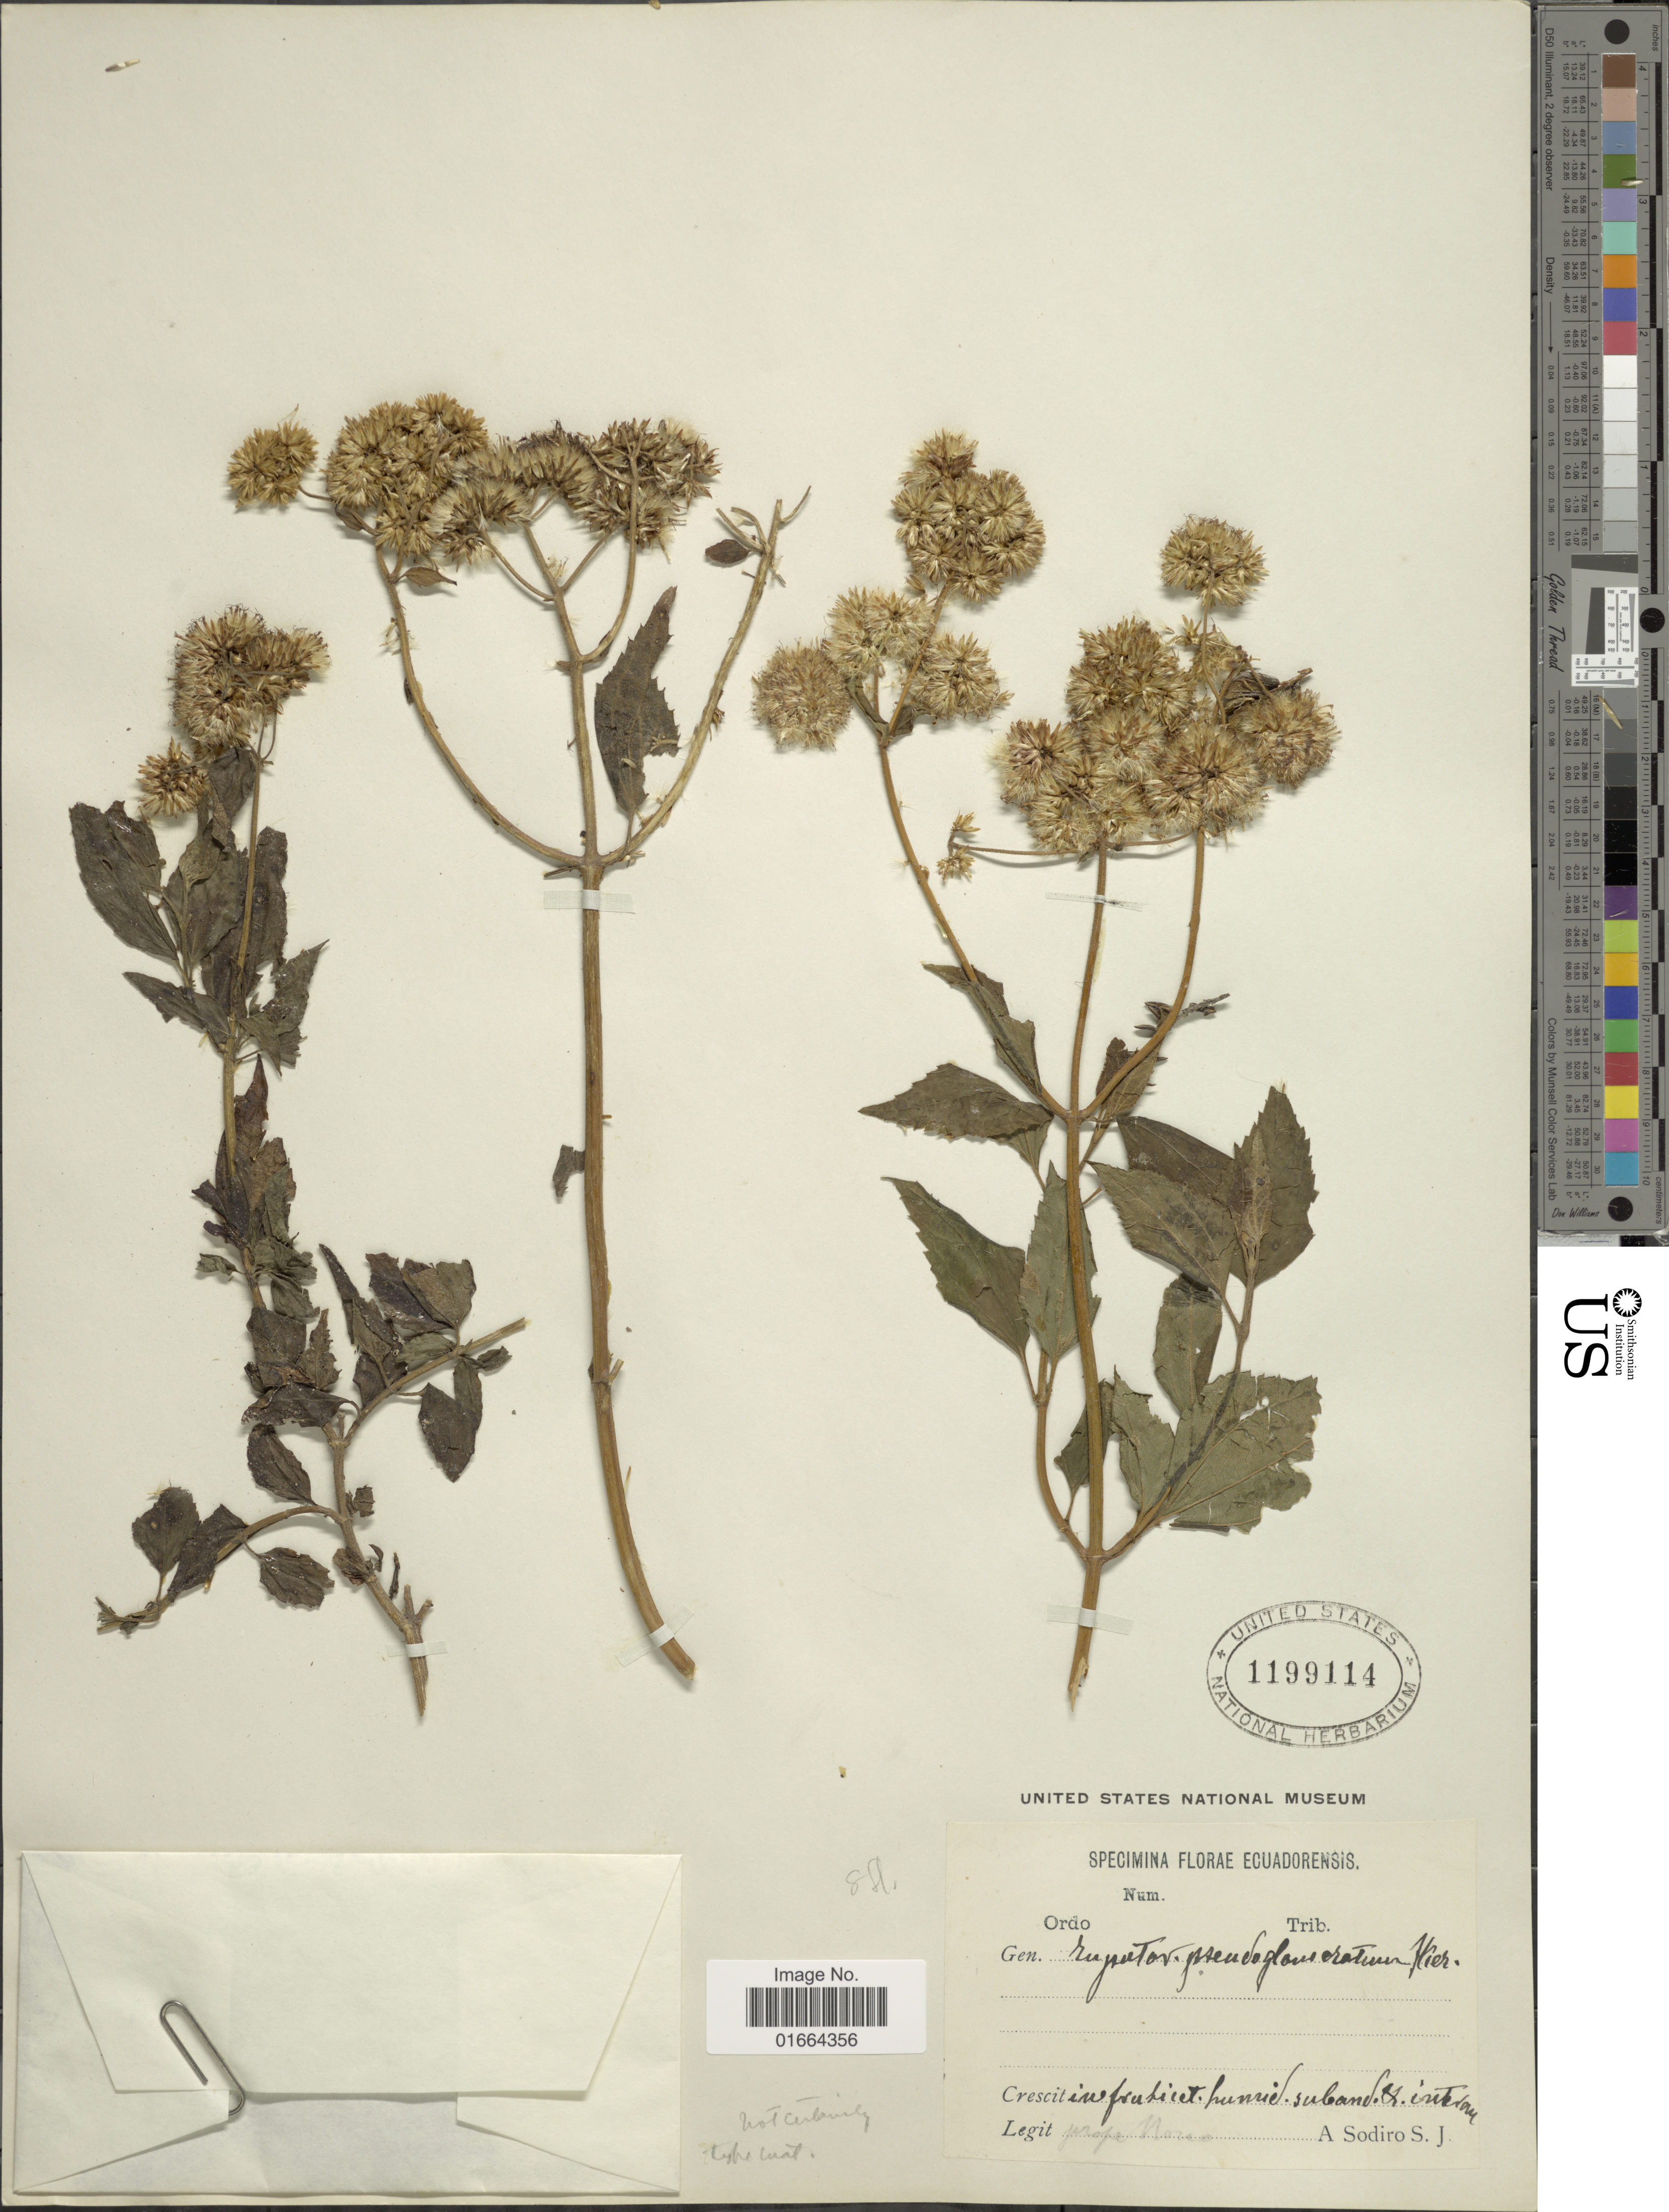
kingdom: Plantae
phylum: Tracheophyta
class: Magnoliopsida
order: Asterales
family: Asteraceae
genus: Asplundianthus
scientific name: Asplundianthus pseudoglomeratus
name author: (Hieron. in Sodiro) R.M. King & H. Rob.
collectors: A. Sodiro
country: Ecuador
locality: Prope Norco. iw fraticet. hunnelt. suband. u. interau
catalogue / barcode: US 1199114